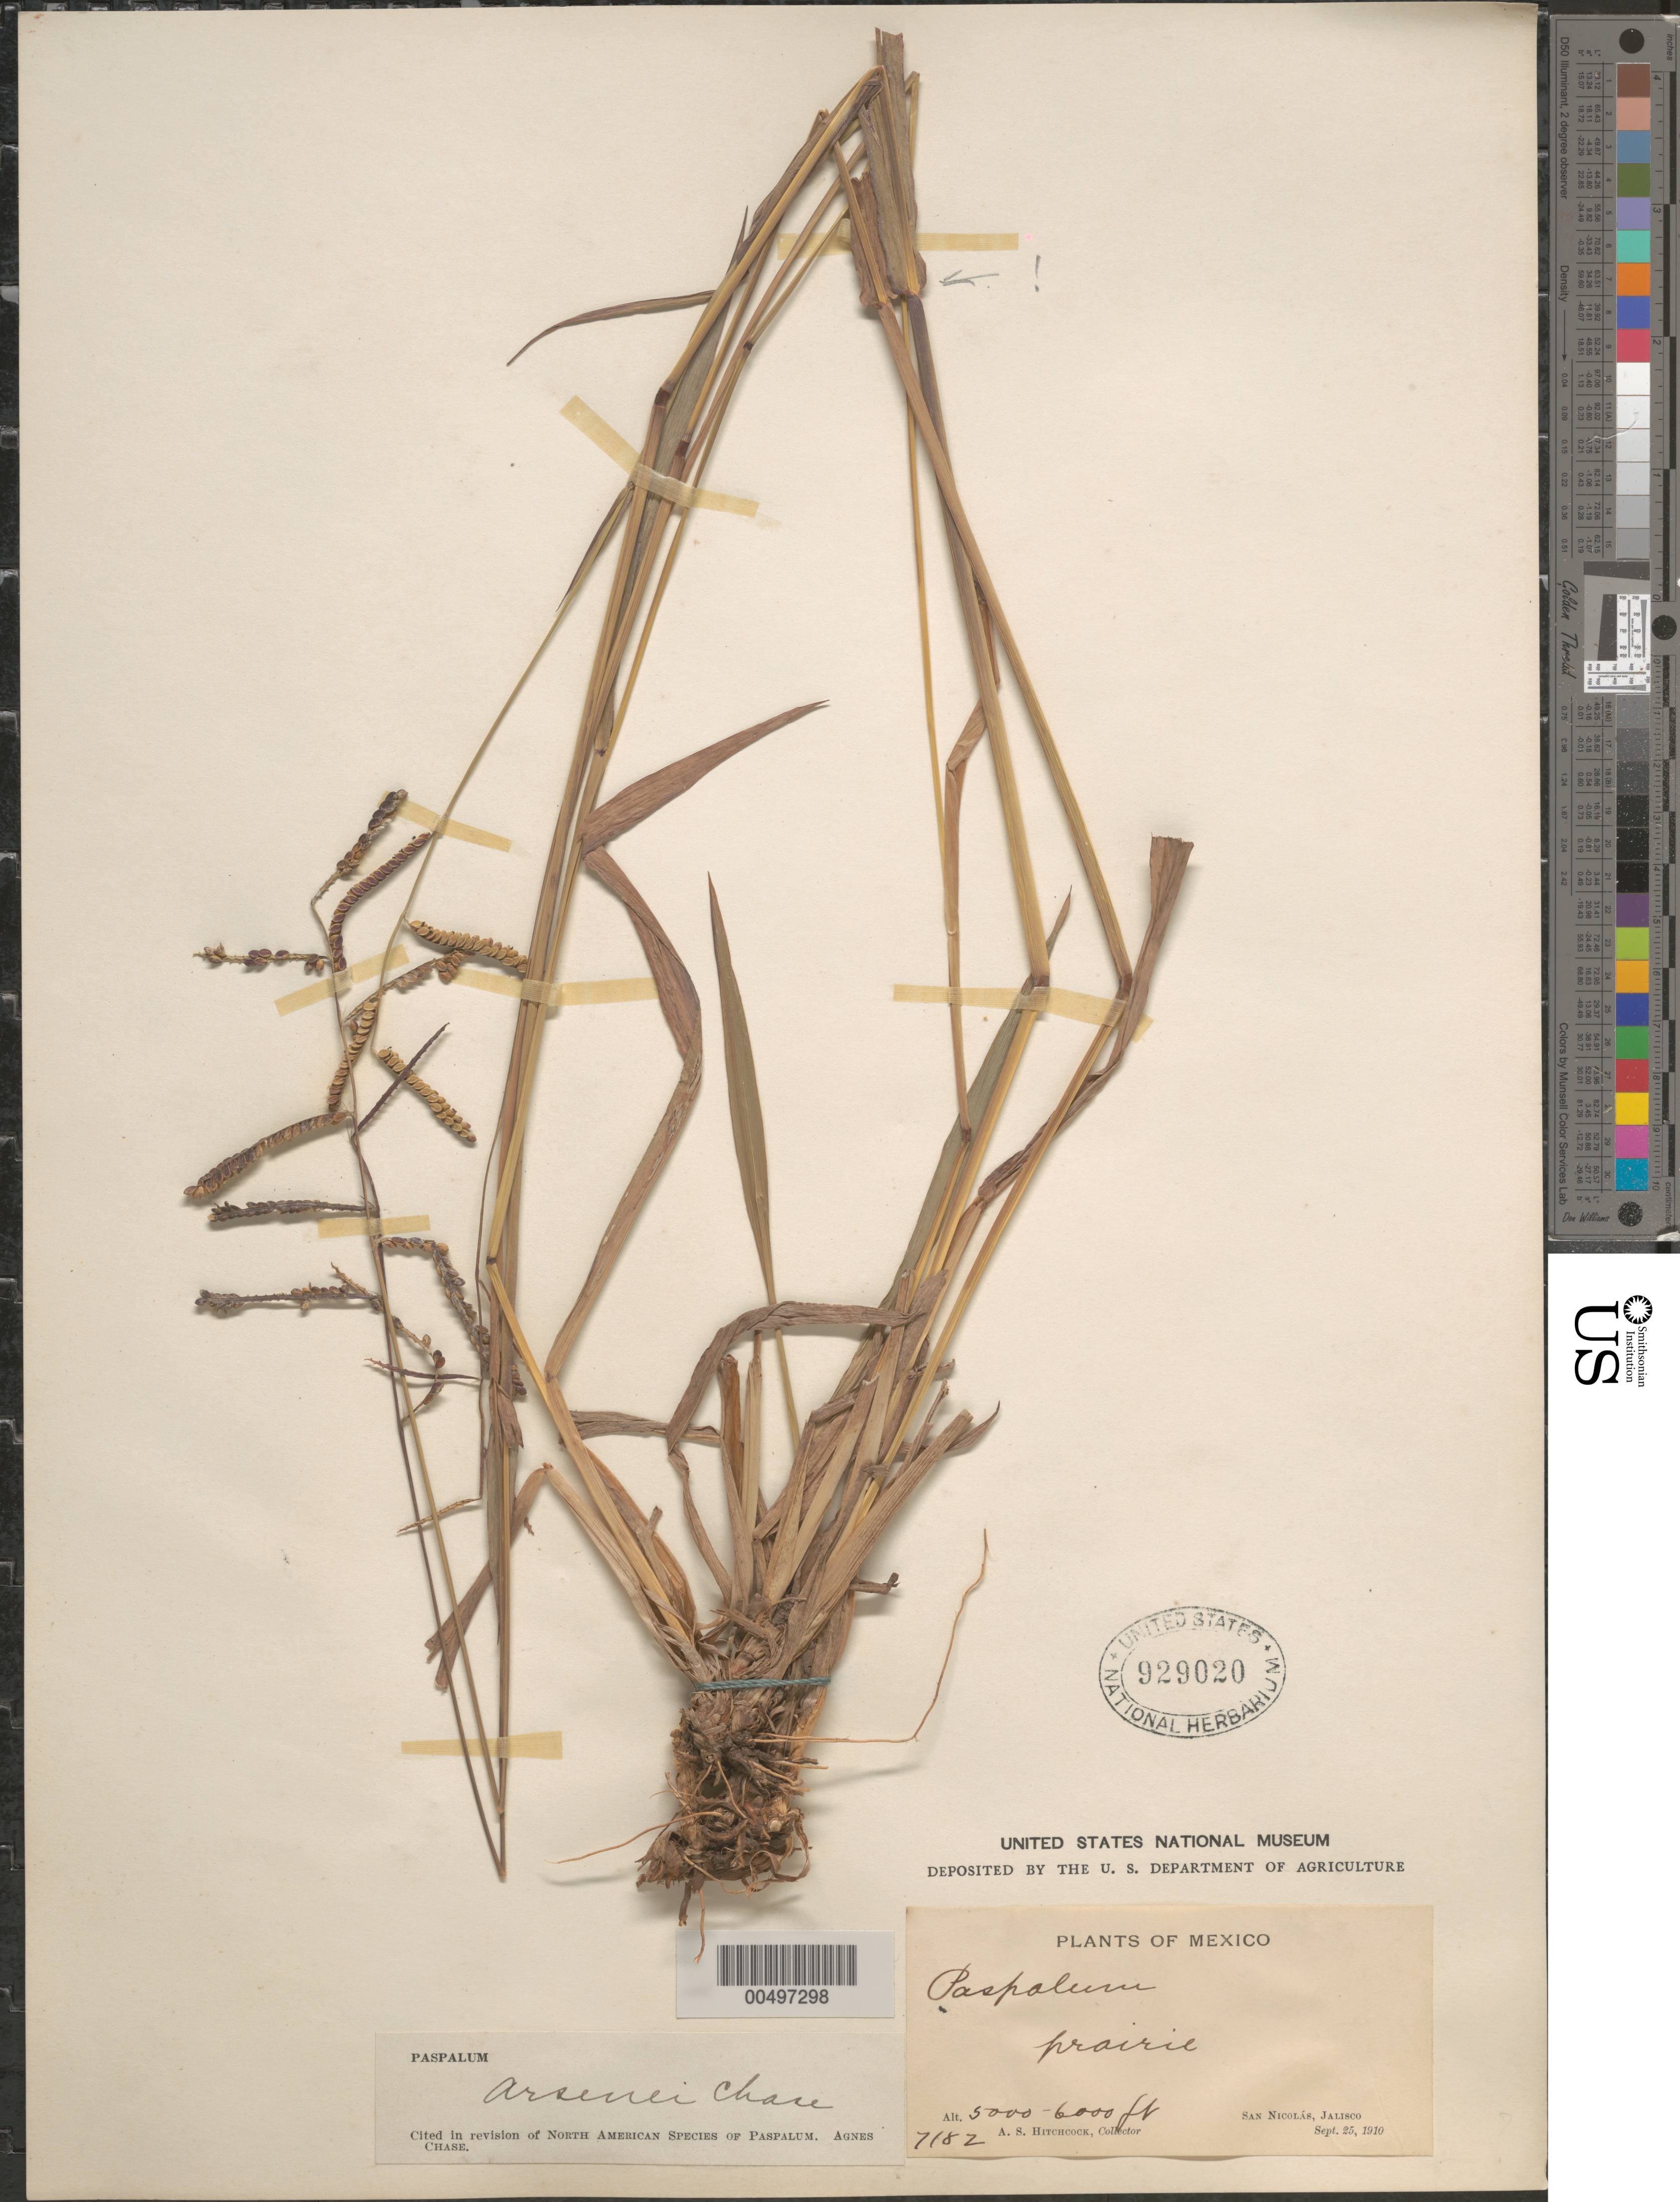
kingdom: Plantae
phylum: Tracheophyta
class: Liliopsida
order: Poales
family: Poaceae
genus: Paspalum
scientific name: Paspalum arsenei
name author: Chase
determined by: Chase, [M.] Agnes, (US)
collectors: A. S. Hitchcock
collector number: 7182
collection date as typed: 25 Sep 1910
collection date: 1910-09-25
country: Mexico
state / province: Jalisco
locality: San Nicolás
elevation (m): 1524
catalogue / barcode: US 929020